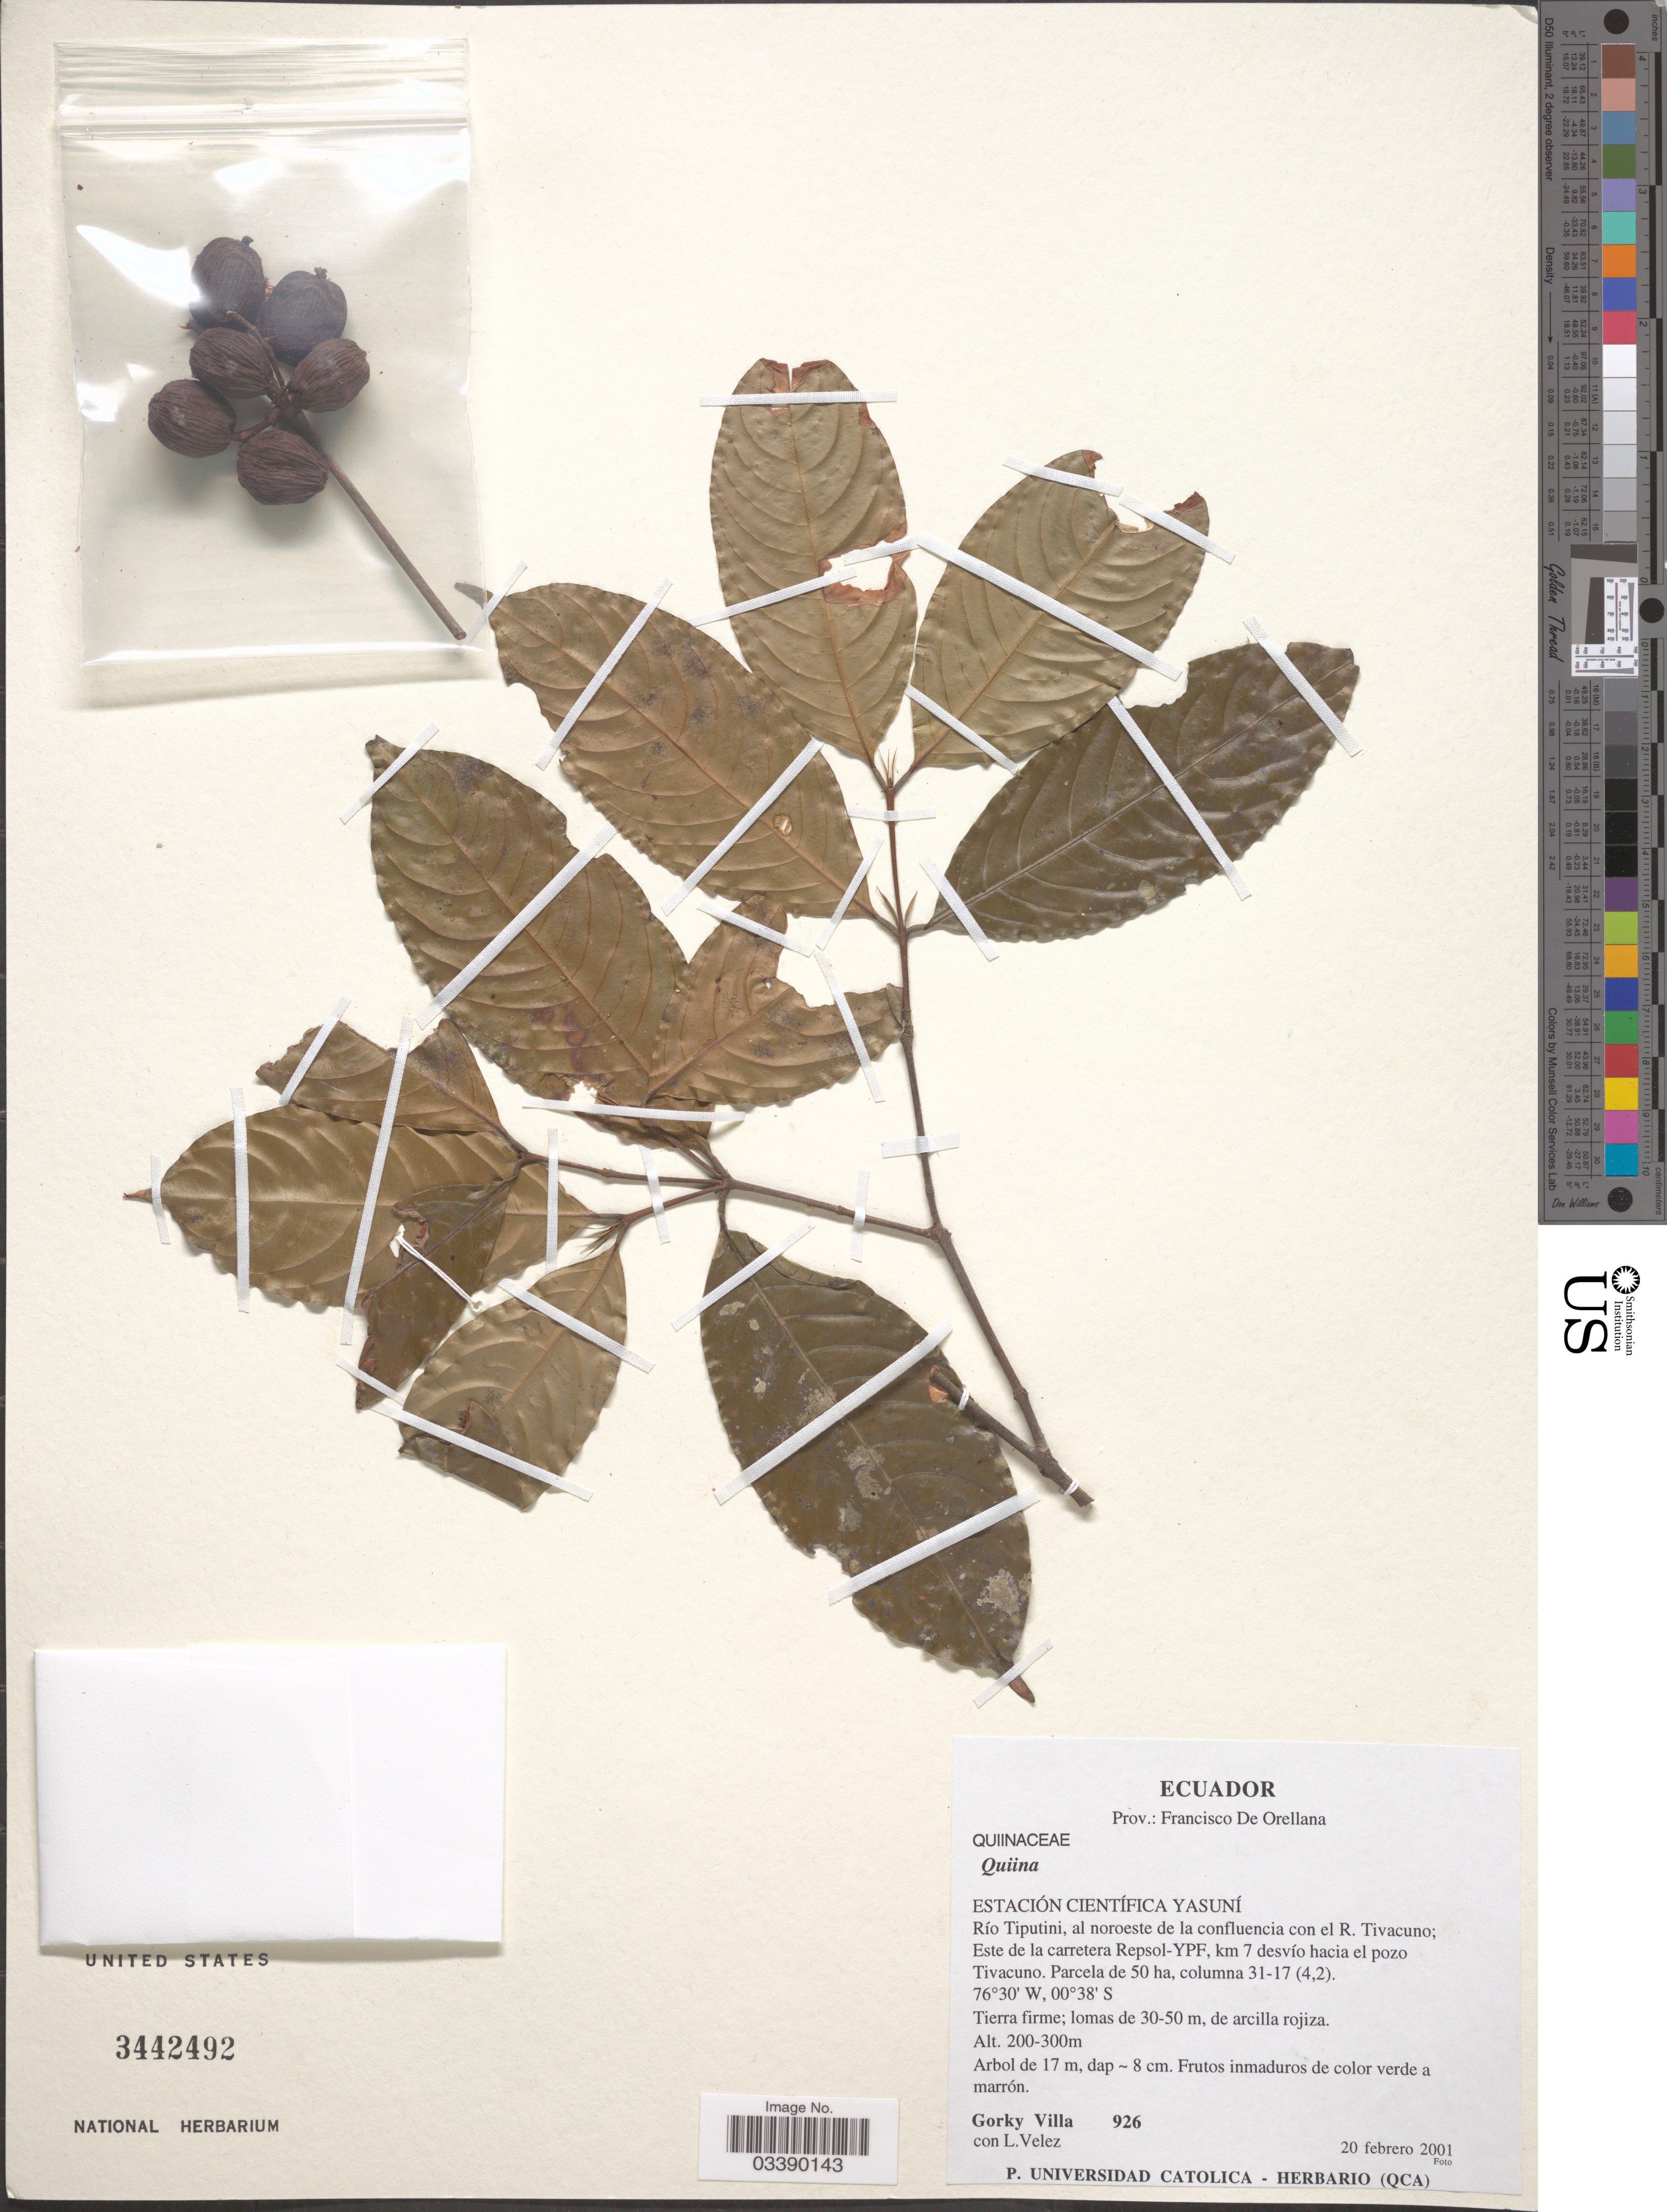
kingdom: Plantae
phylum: Tracheophyta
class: Magnoliopsida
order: Malpighiales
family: Quiinaceae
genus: Quiina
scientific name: Quiina sp.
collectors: G. Villa & L. Velez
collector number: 926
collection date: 2001-02-20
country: Ecuador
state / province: Orellana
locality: Prov.: Francisco De Orellana. Estación Científica Yasuni. Río Tiputini, al noroeste de la confluencia con el R. Tivacuno; Este de la carretera Repsol-YPF, km 7 desvío hacia el pozo Tivacuno.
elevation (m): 200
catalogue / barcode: US 3442492